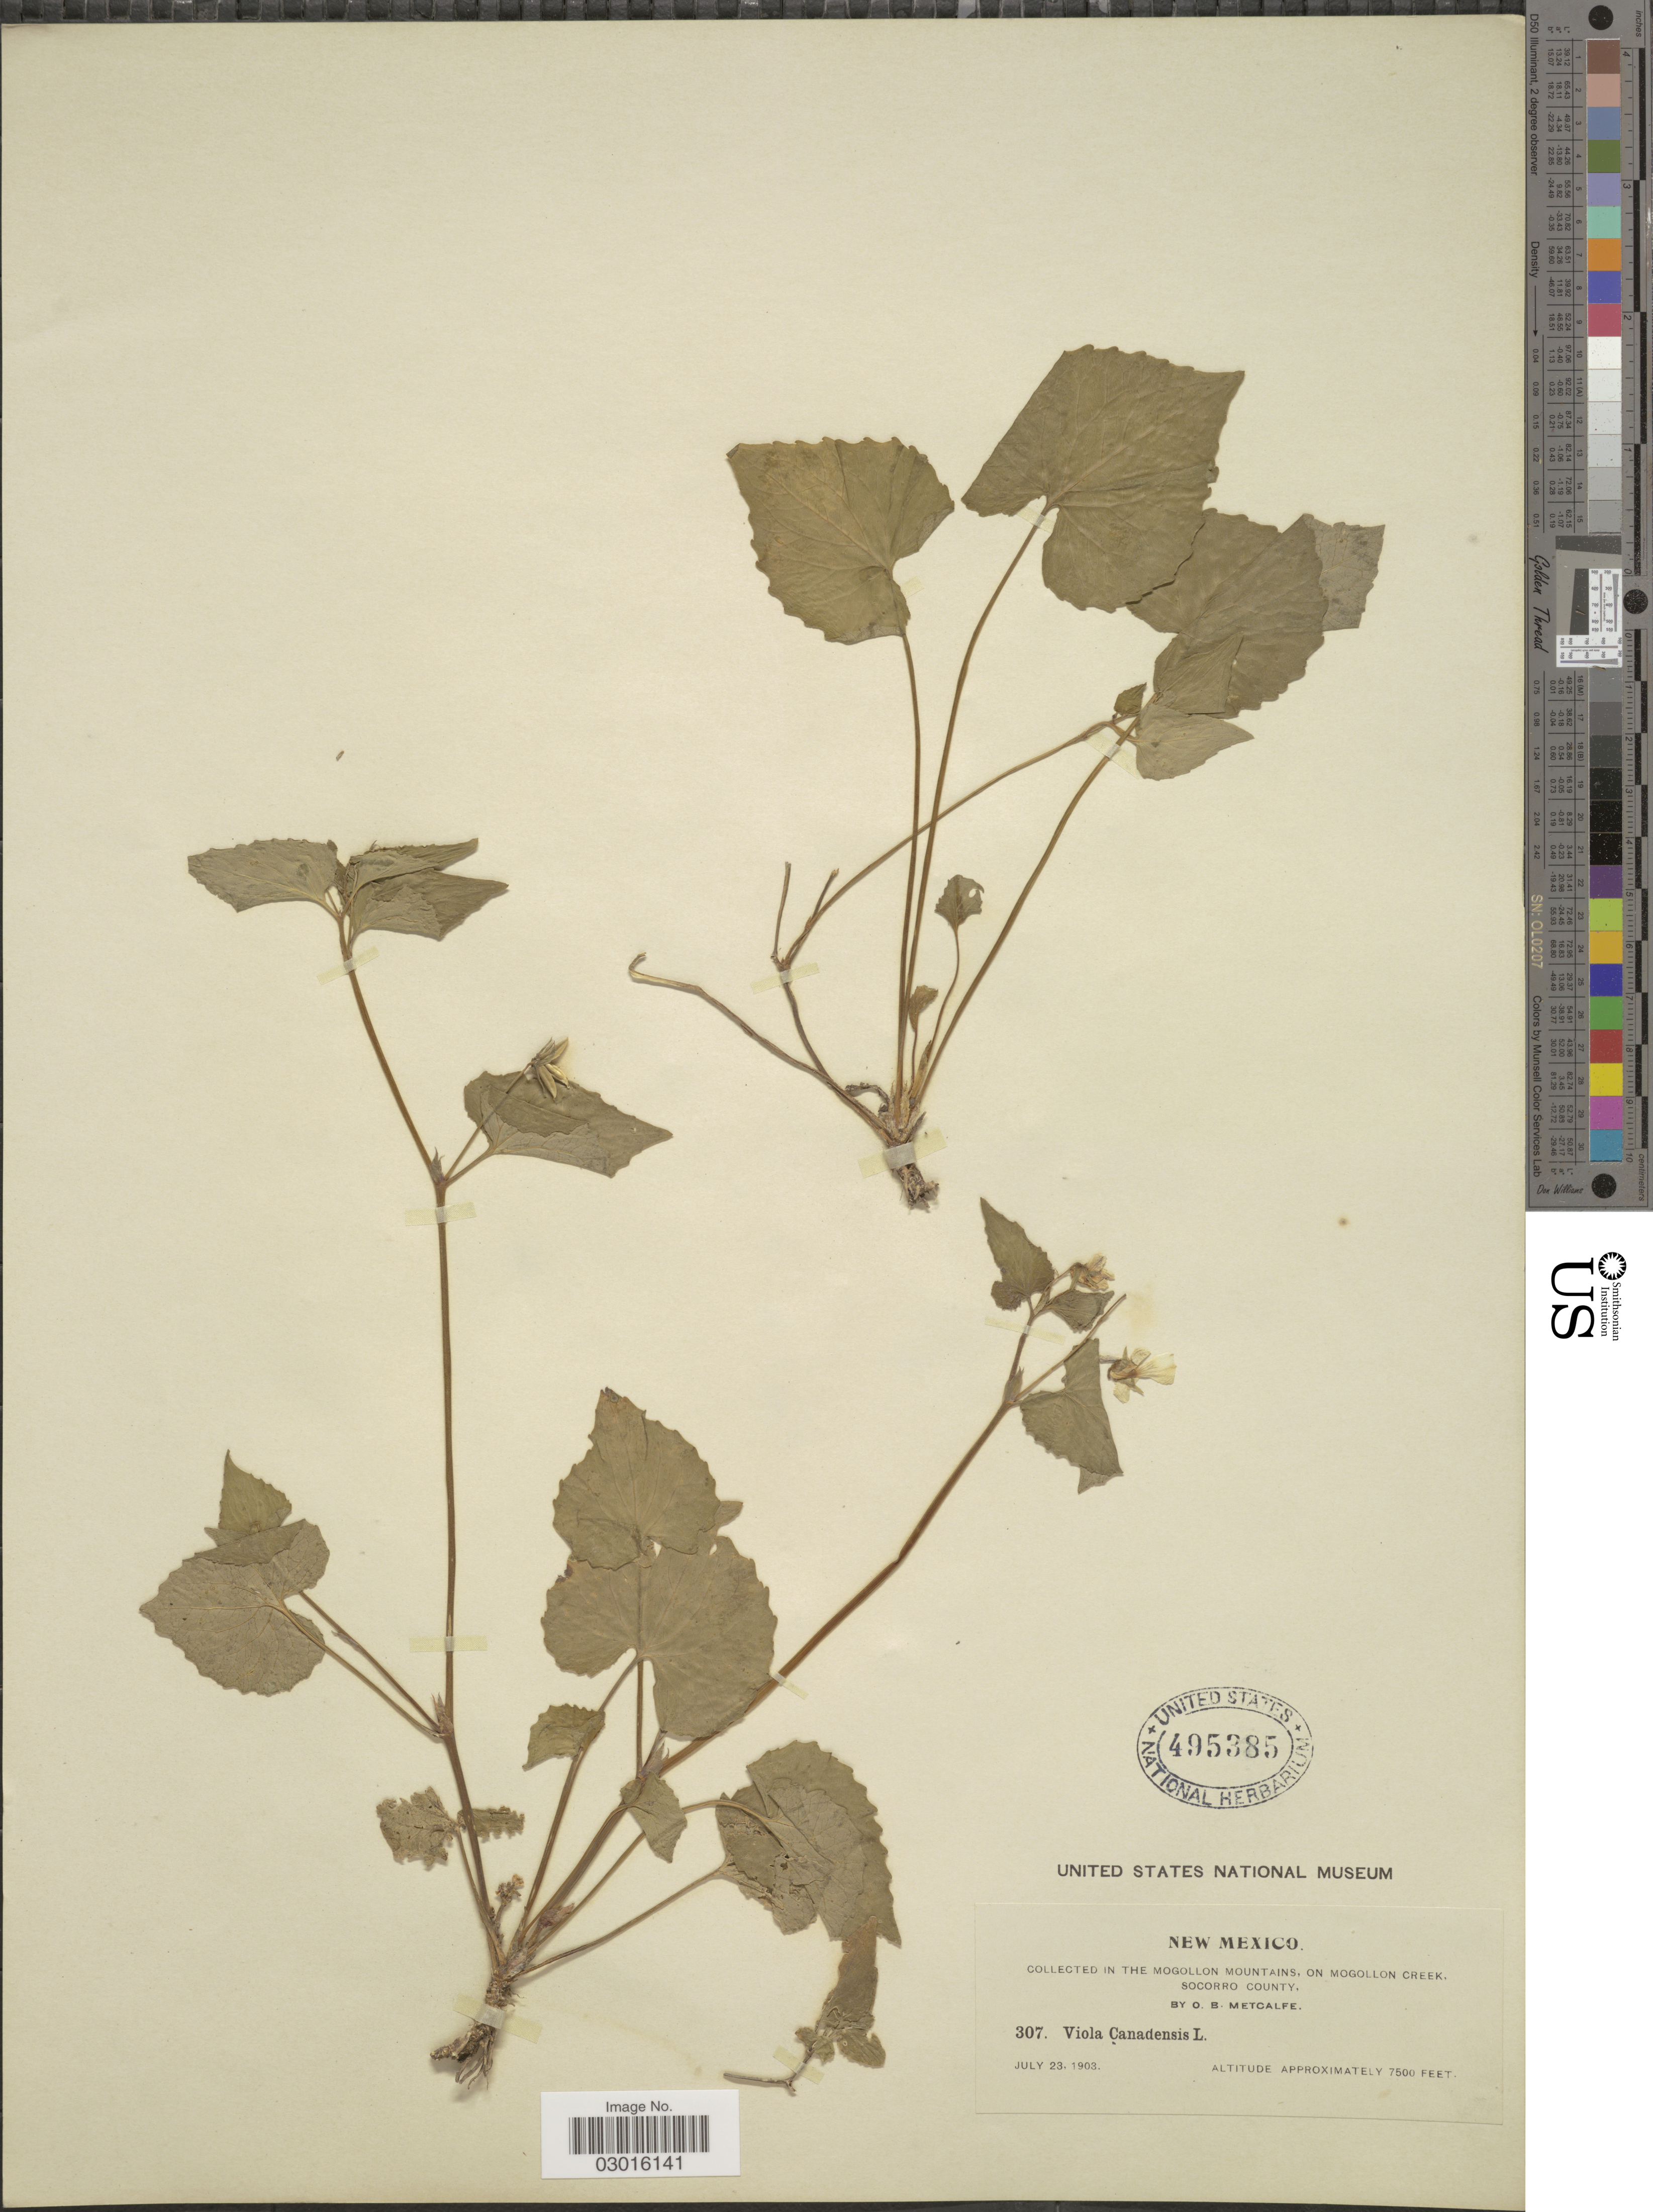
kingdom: Plantae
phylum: Tracheophyta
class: Magnoliopsida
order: Malpighiales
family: Violaceae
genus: Viola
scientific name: Viola muriculata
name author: Greene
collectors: O. B. Metcalfe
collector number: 307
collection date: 1903-07-23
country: United States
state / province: New Mexico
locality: In the Mogollon Mountains, on Mogollon Creek, Socorro County.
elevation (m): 2286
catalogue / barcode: US 495385